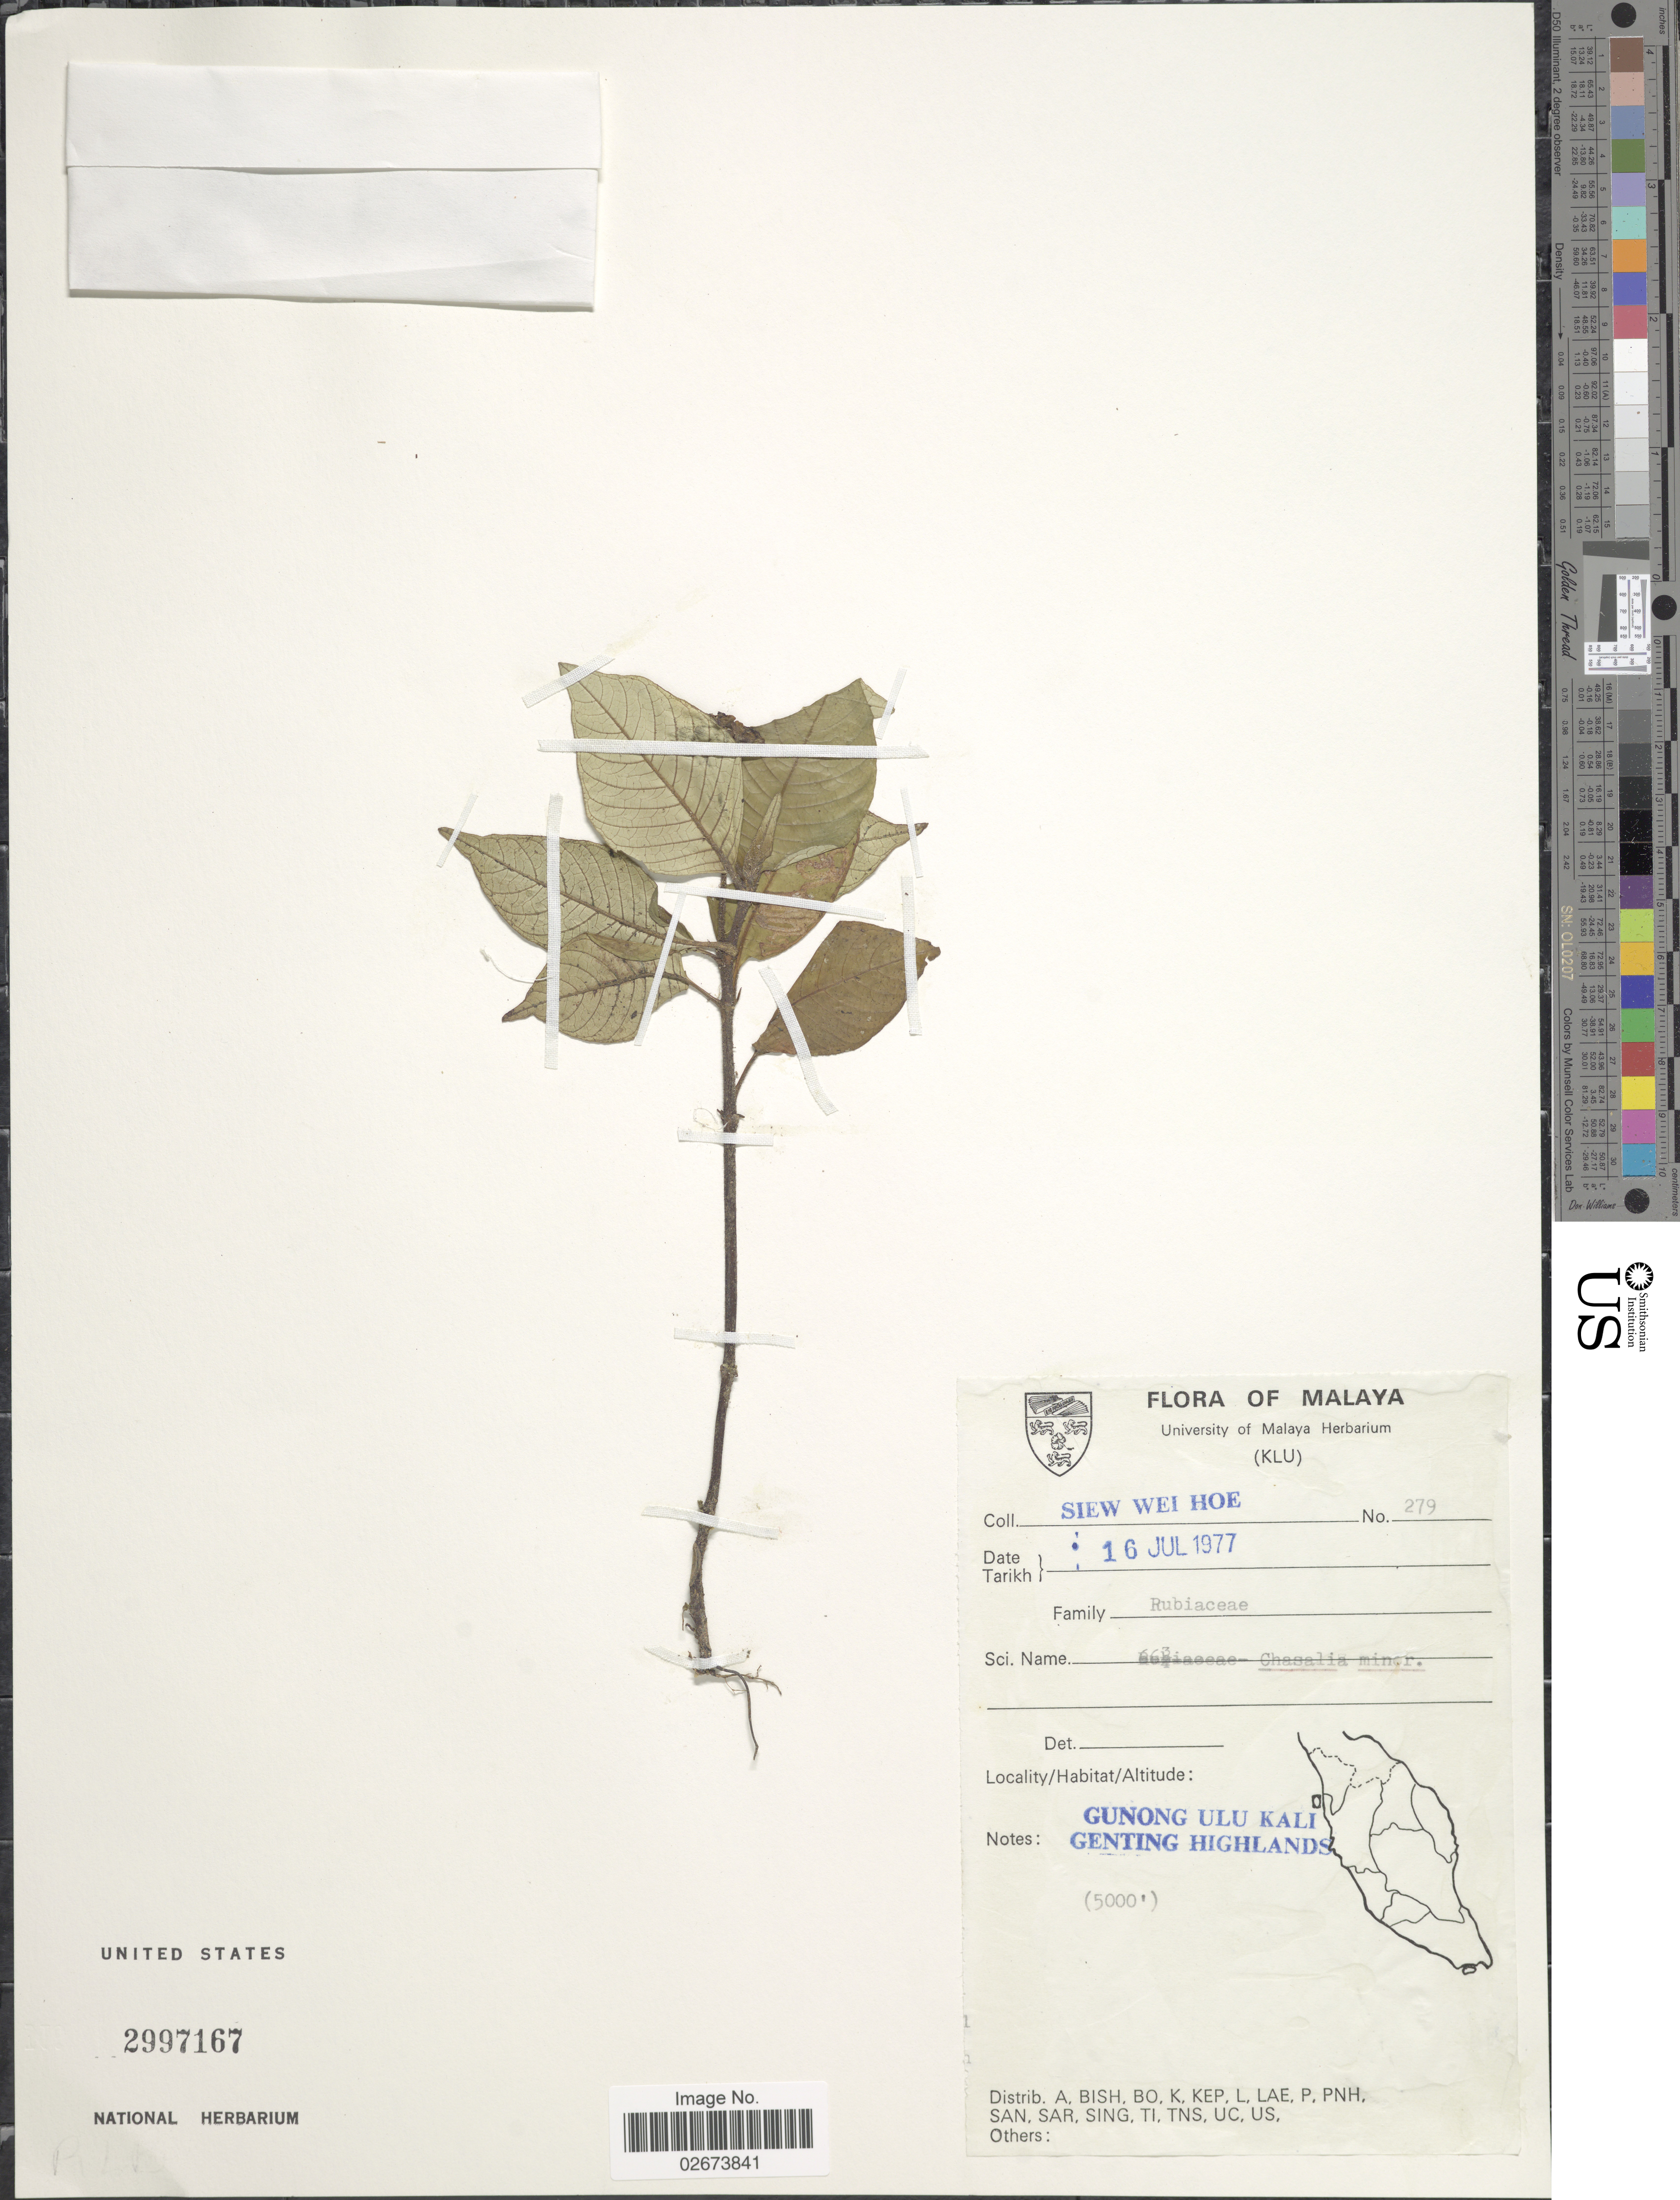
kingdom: Plantae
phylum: Tracheophyta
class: Magnoliopsida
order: Gentianales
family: Rubiaceae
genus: Chassalia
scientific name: Chassalia minor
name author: Ridl.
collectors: S. Hoe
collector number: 279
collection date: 1977-07-16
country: Malaysia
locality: Malaya, Gunong Ulu Kali, Genting Highlands.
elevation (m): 1524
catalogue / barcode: US 2997167